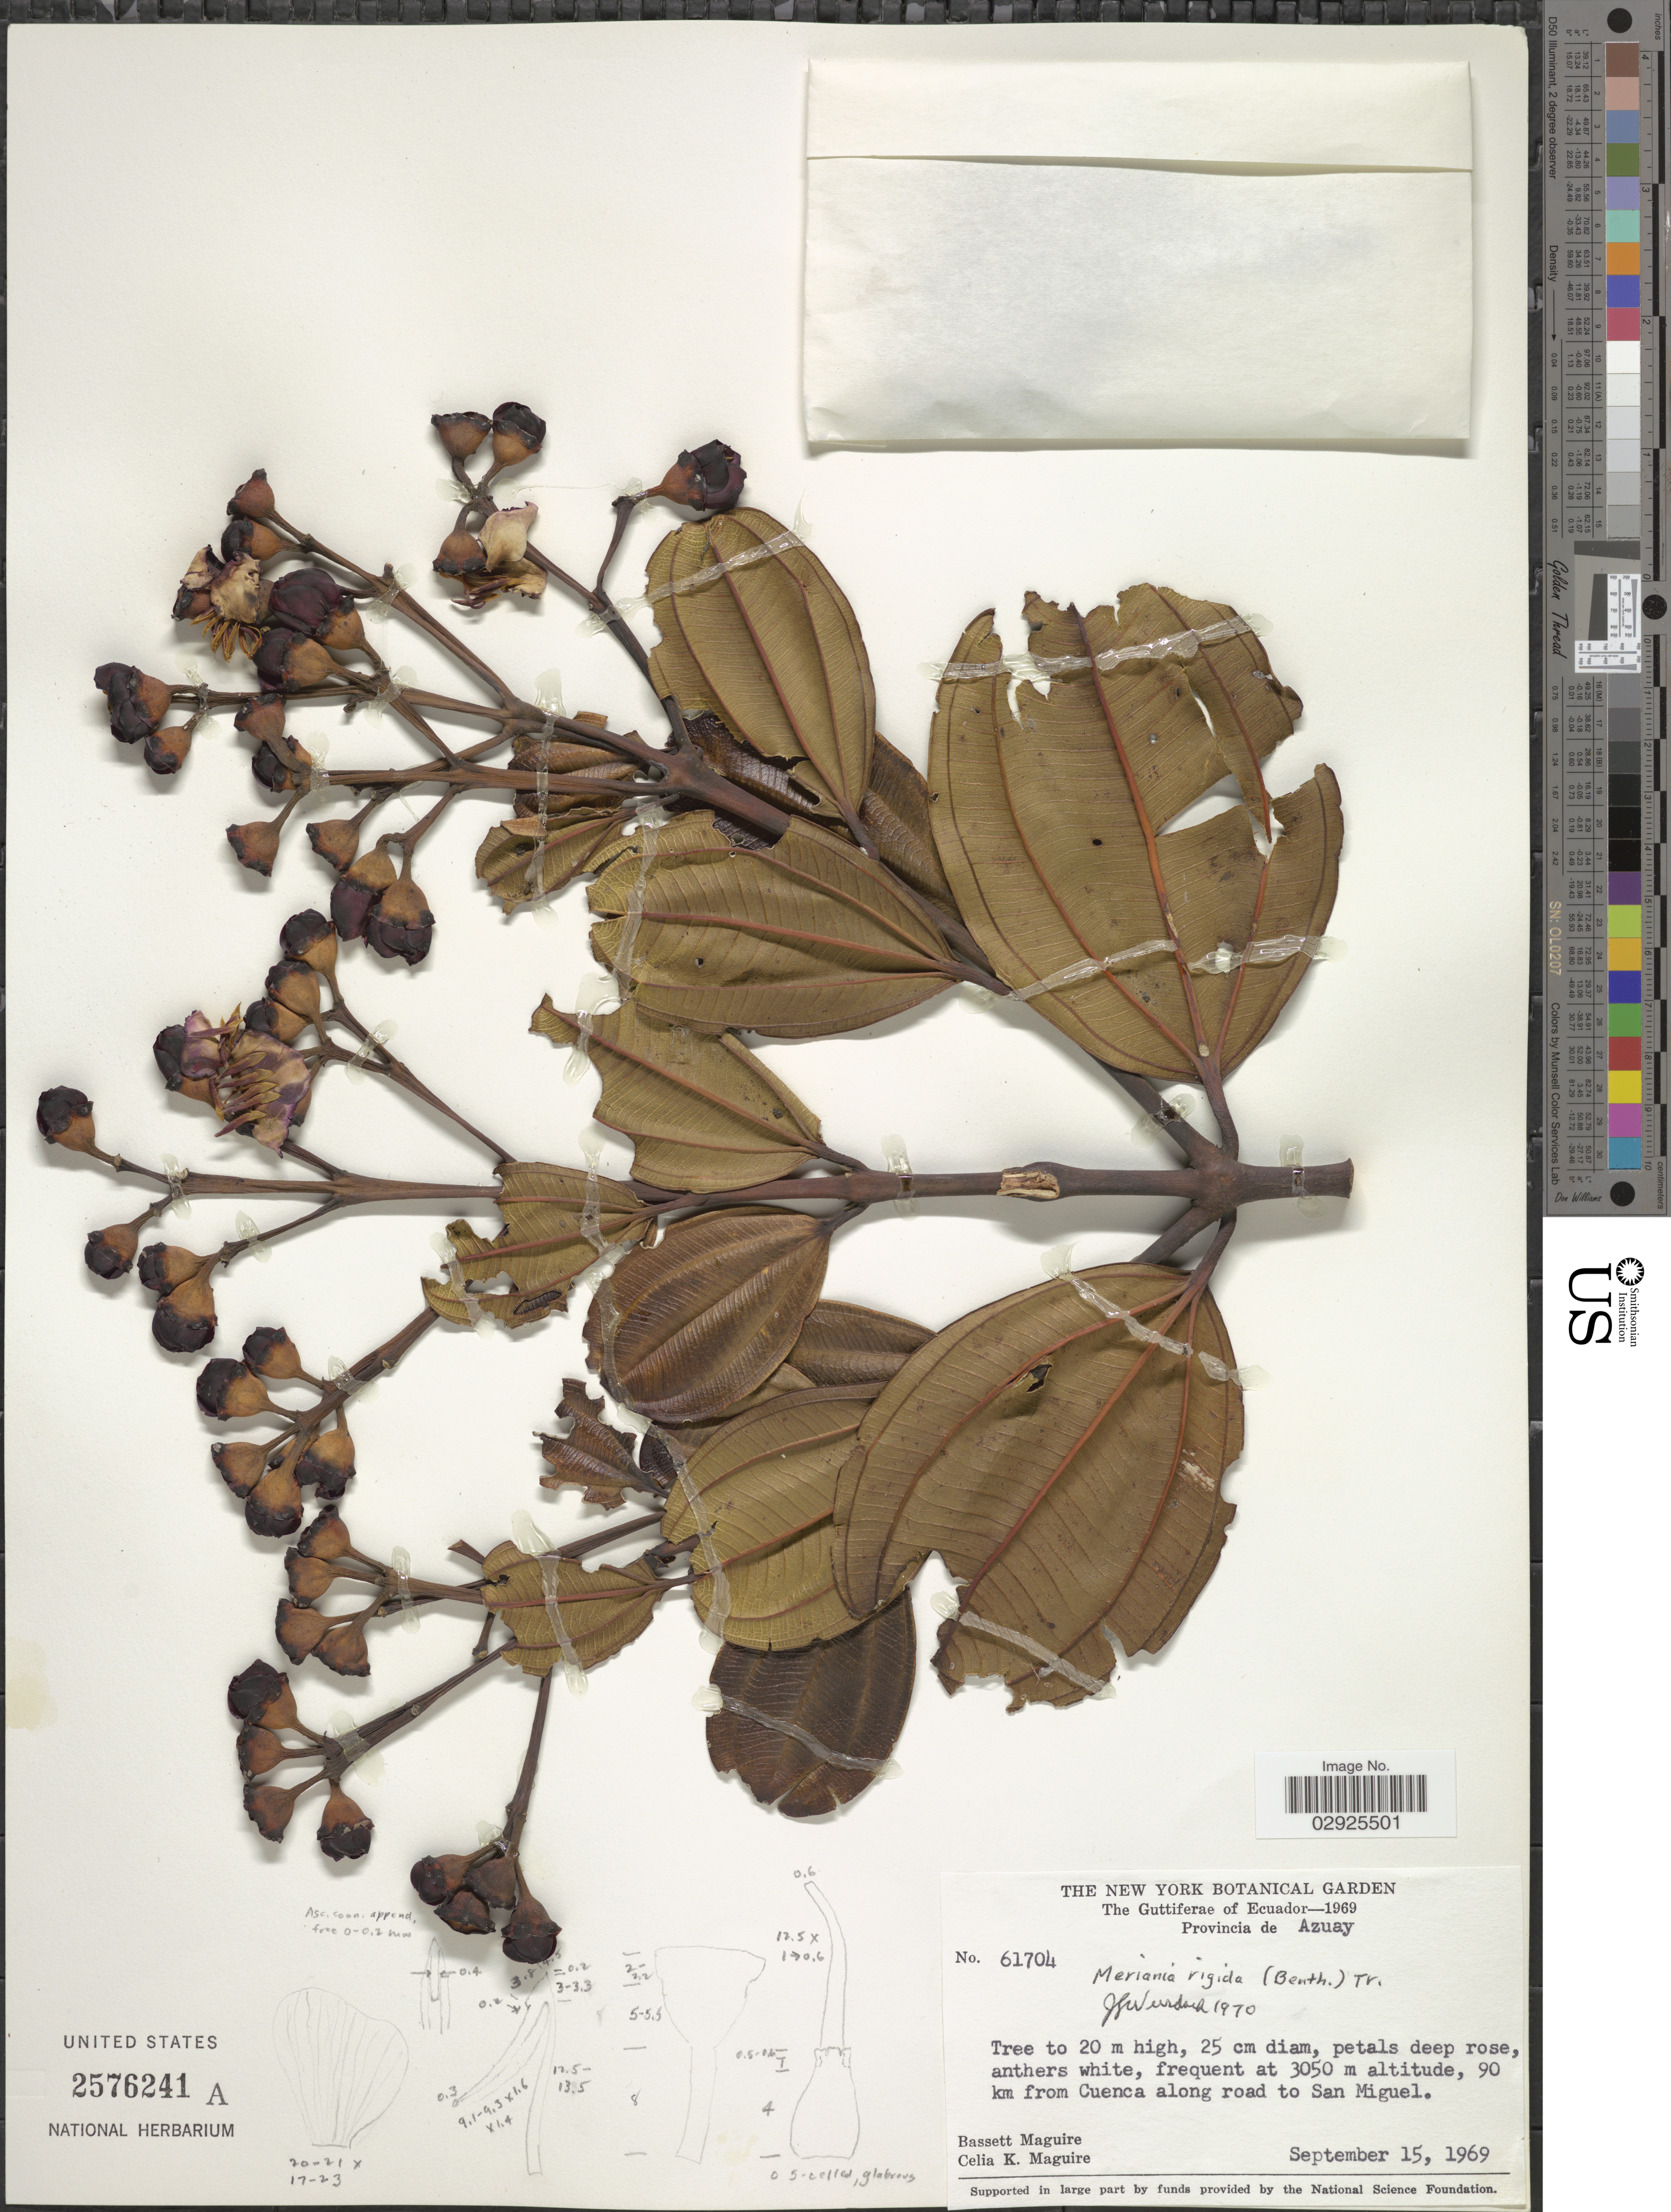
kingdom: Plantae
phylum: Tracheophyta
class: Magnoliopsida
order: Myrtales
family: Melastomataceae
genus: Meriania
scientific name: Meriania rigida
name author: (Benth.) Triana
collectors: B. Maguire & C. K. Maguire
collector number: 61704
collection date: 1969-09-15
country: Ecuador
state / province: Azuay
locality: The Guttiferae of Ecuador, 90 km from Cuenca along road to San Miguel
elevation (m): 3050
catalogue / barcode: US 2576241A